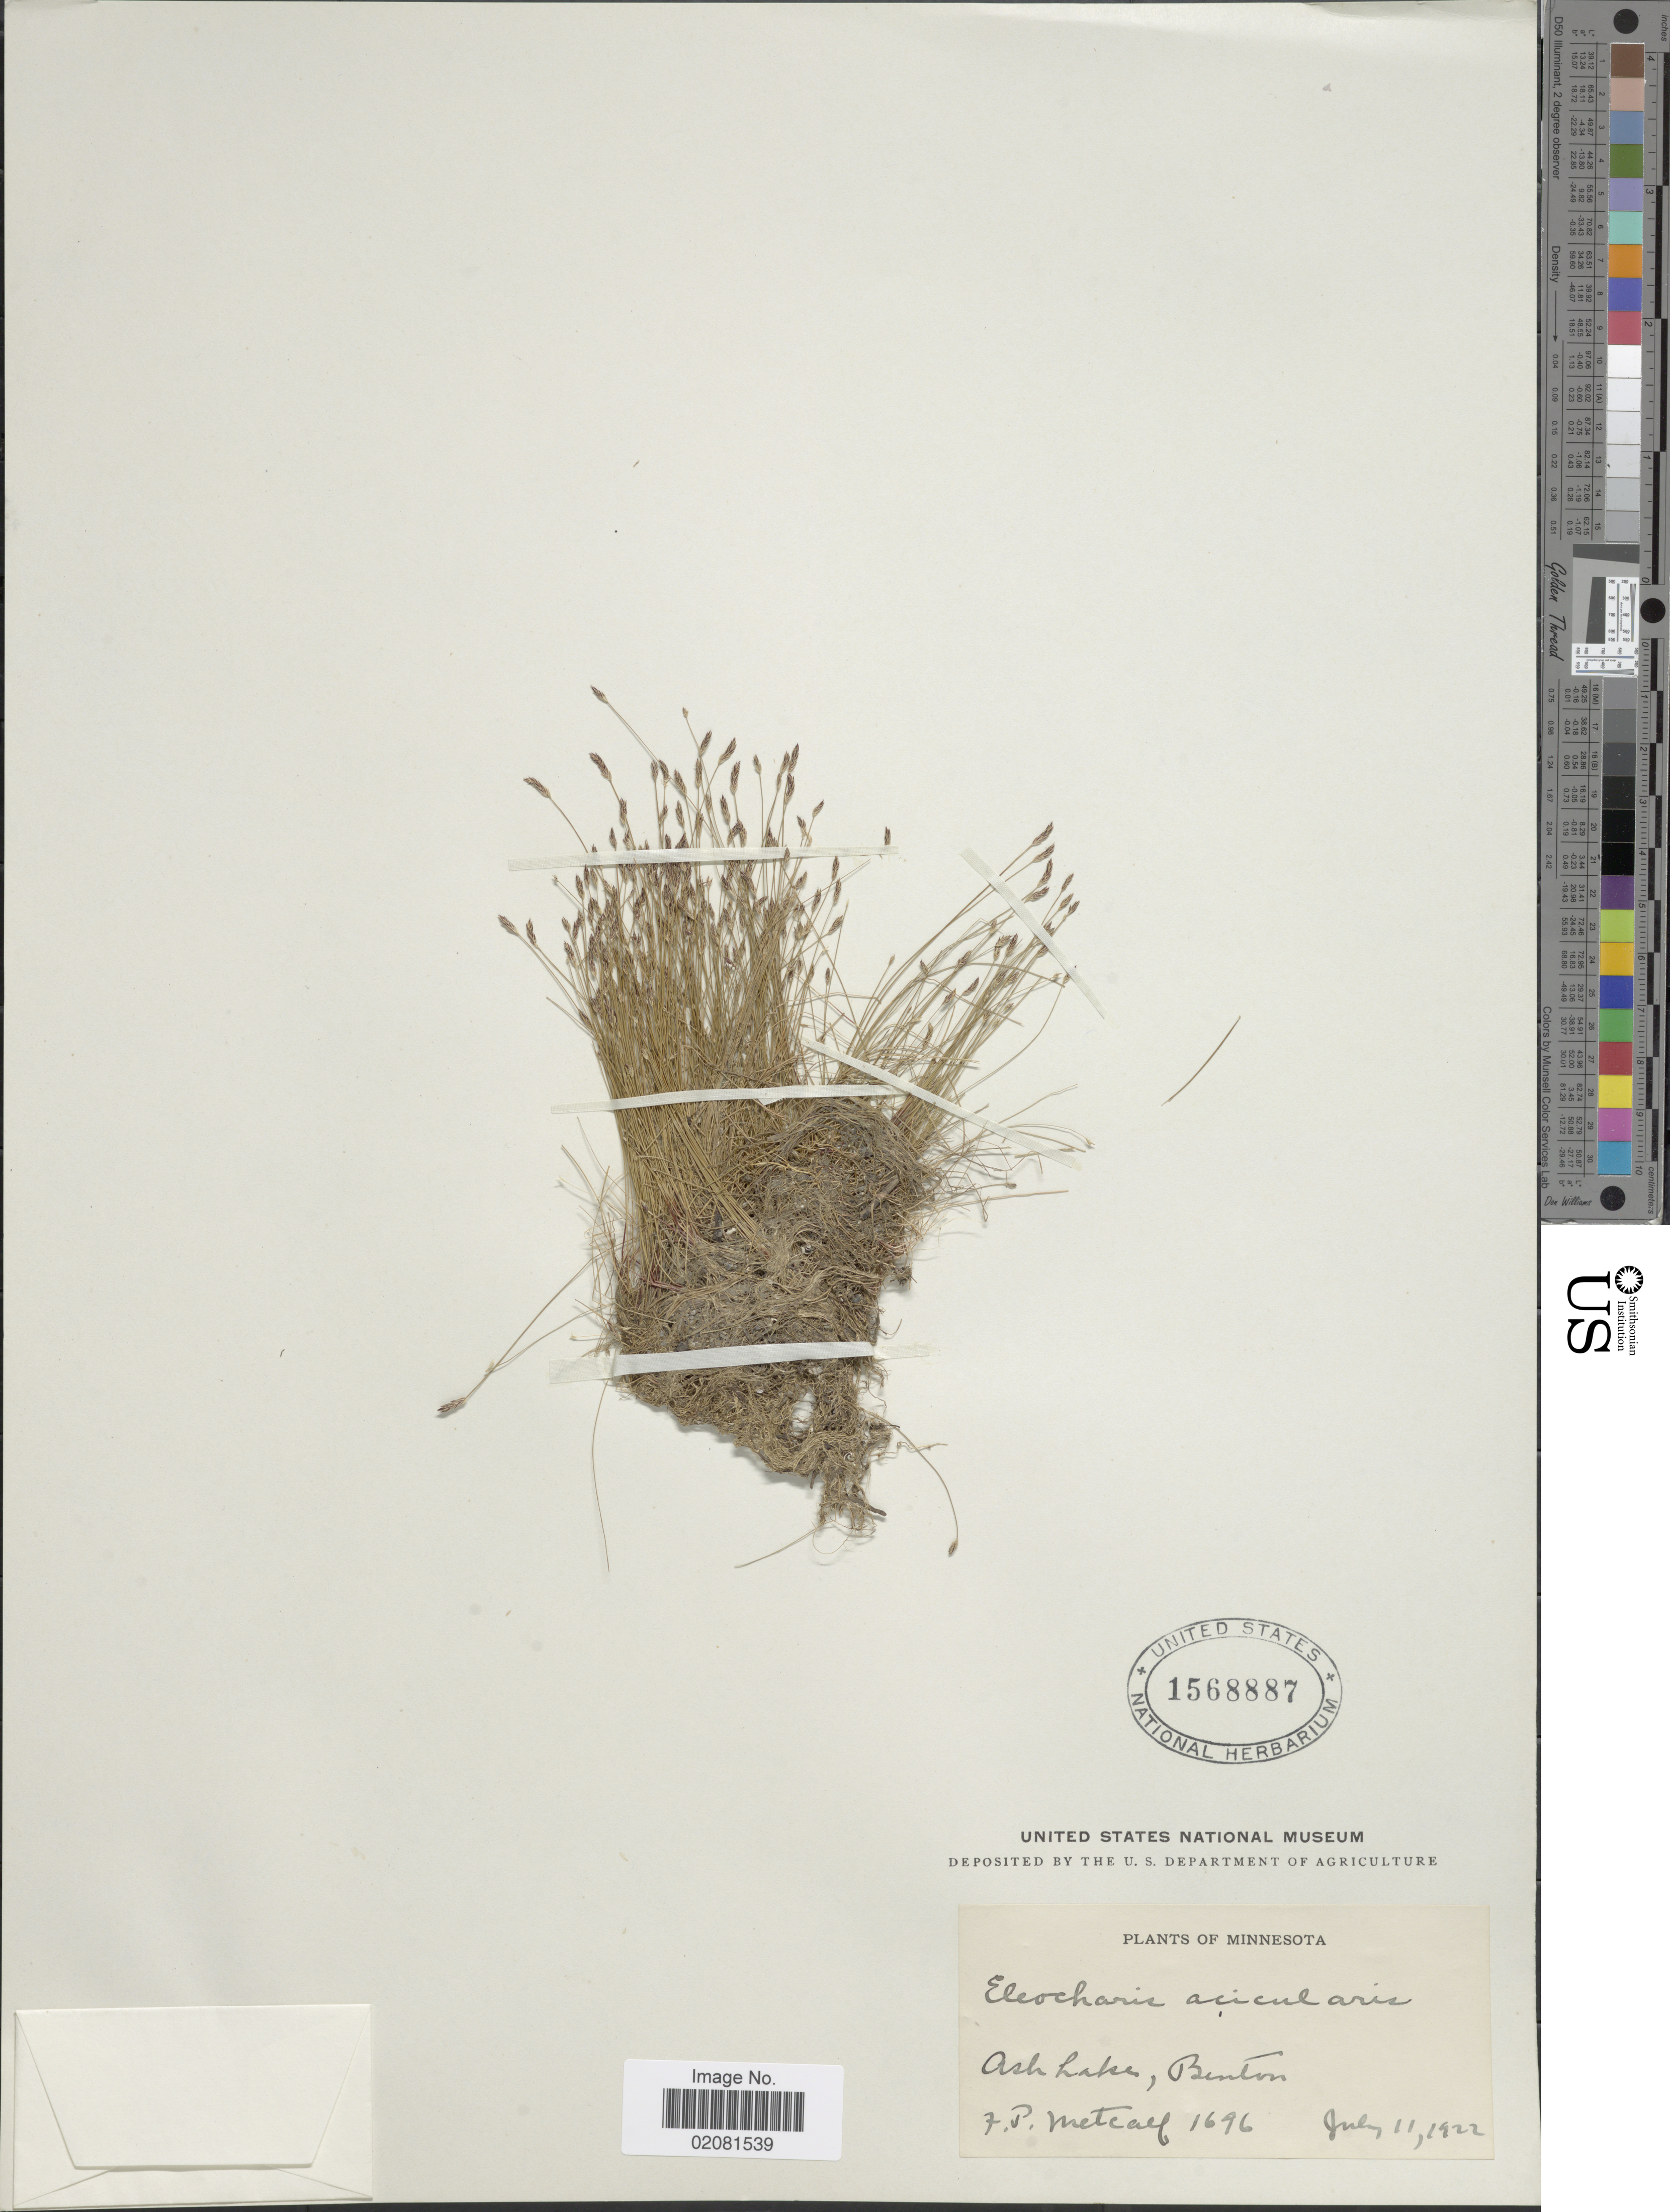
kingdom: Plantae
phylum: Tracheophyta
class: Liliopsida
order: Poales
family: Cyperaceae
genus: Eleocharis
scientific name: Eleocharis acicularis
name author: (L.) Roem. & Schult.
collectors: F. Metcalf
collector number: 1696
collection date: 1922-07-11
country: United States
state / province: Minnesota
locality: Ash Lake, Benton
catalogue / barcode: US 1568887